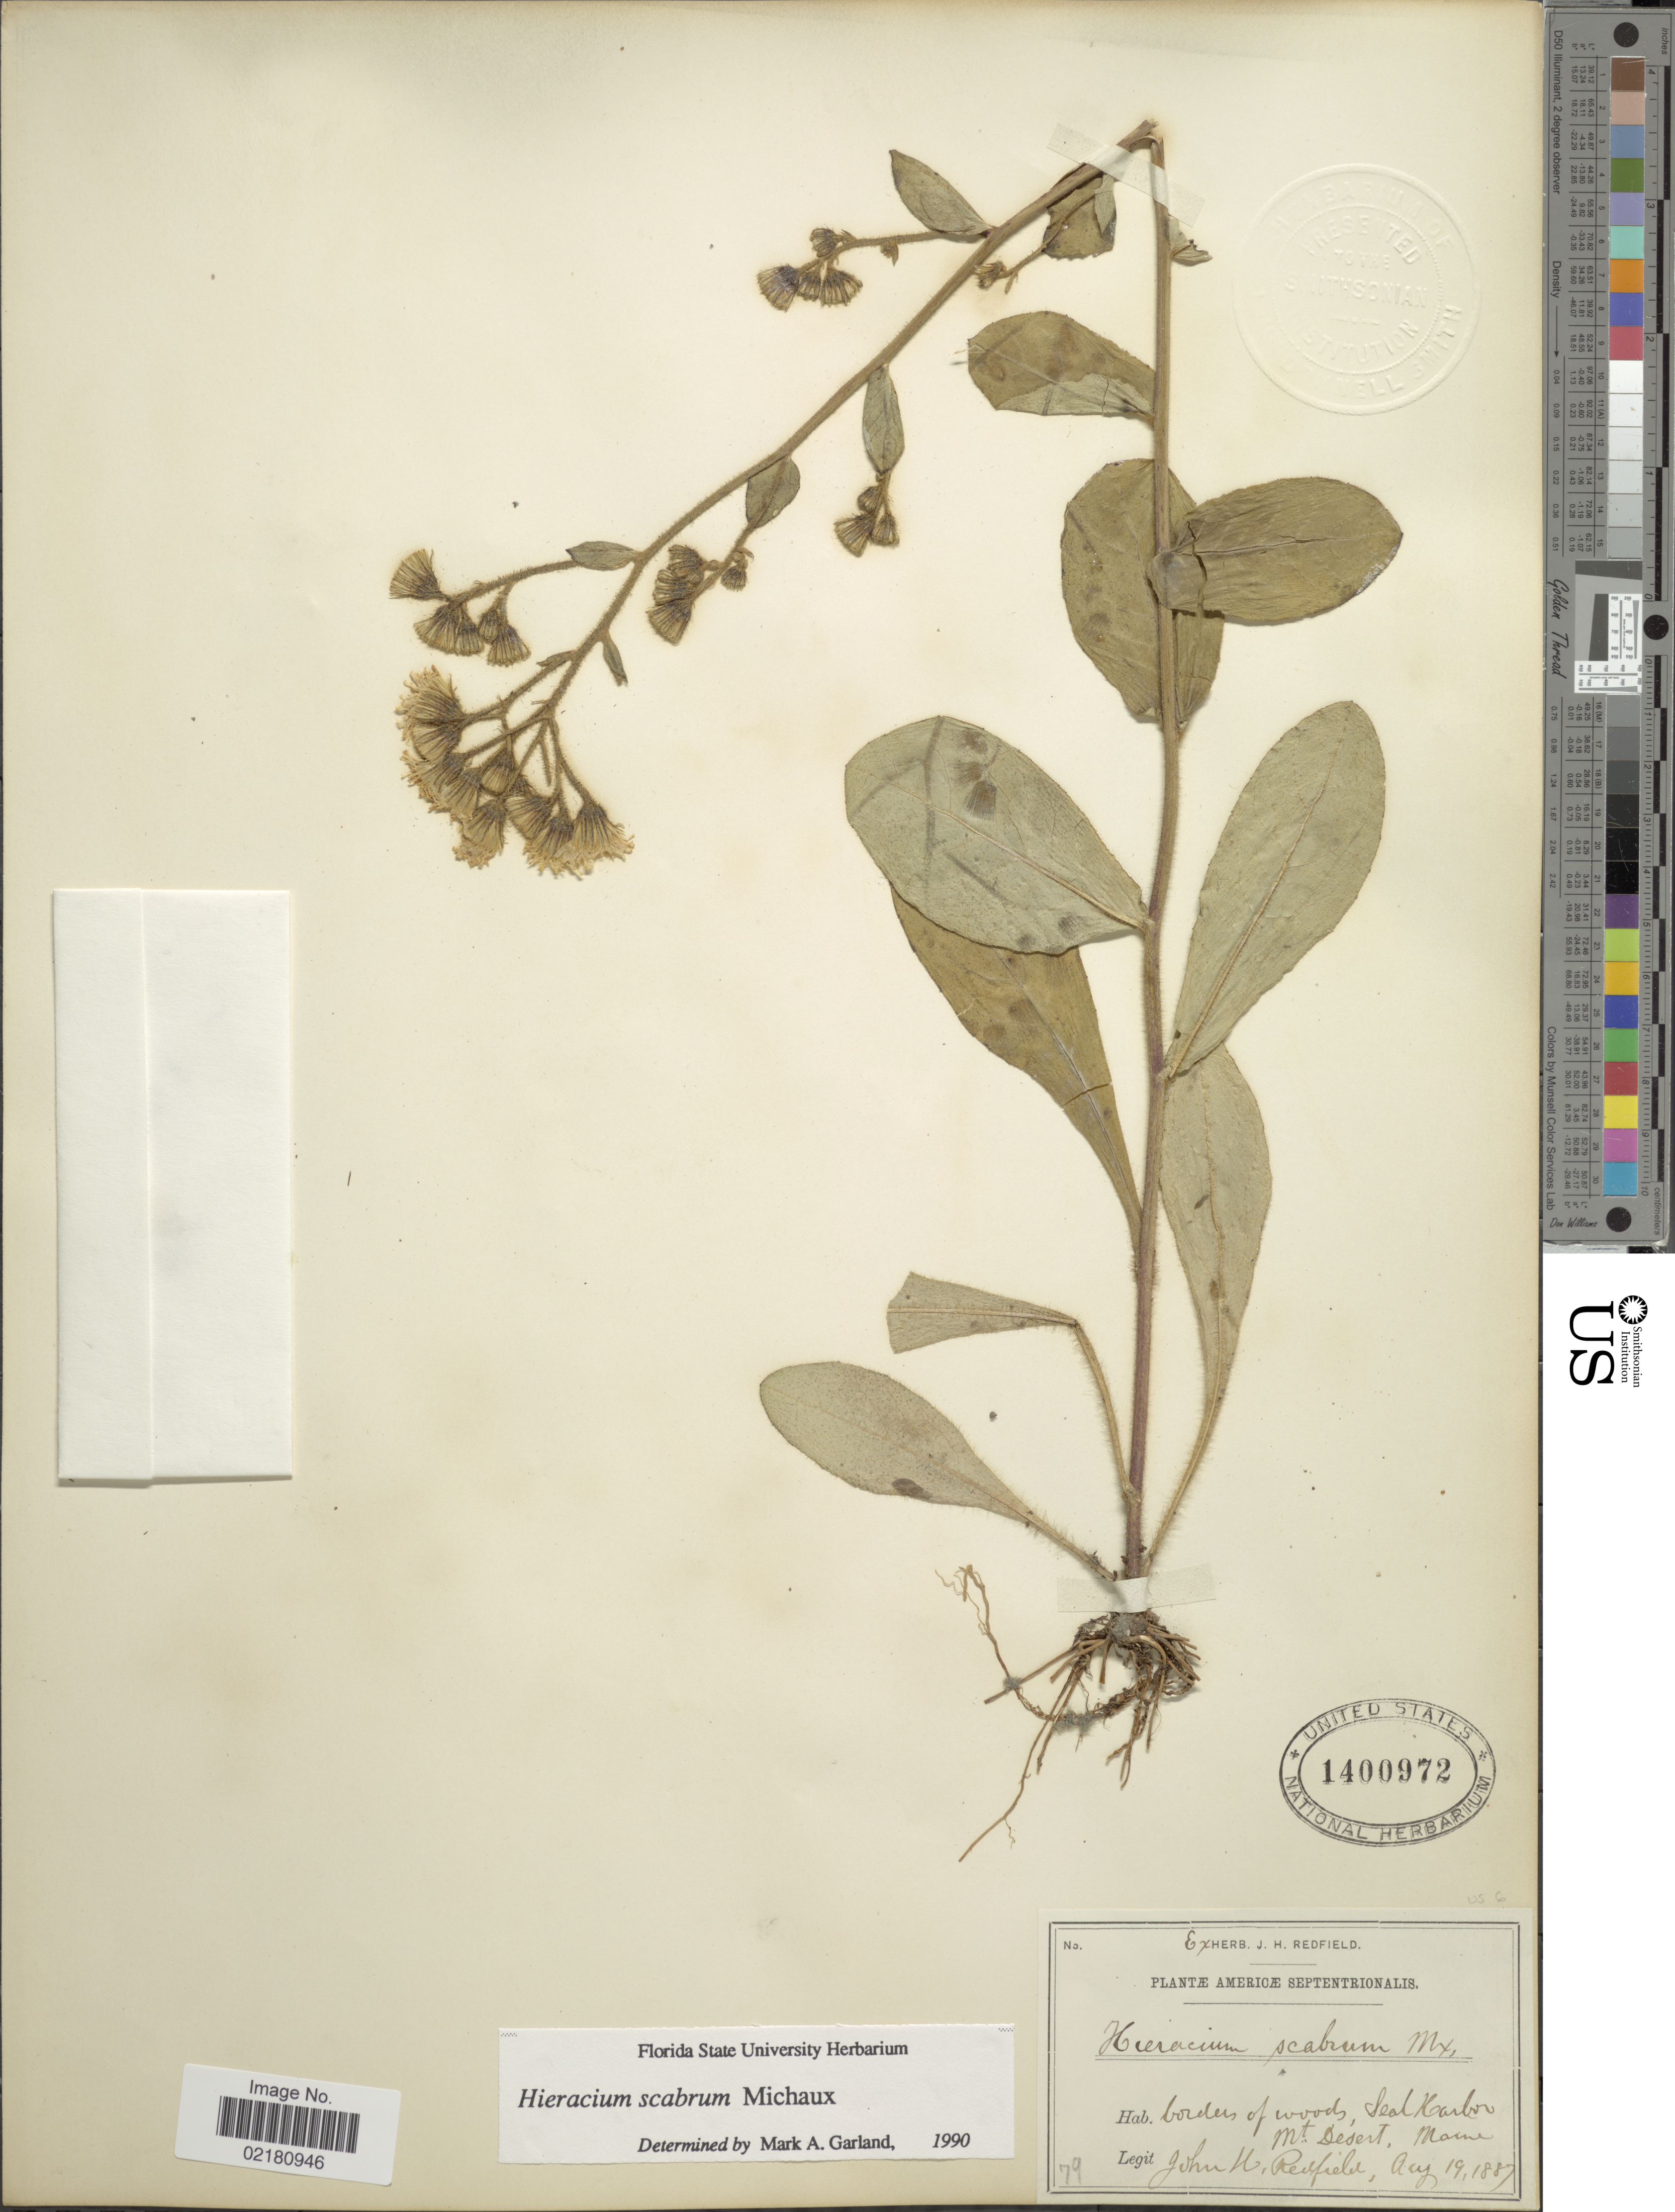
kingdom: Plantae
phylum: Tracheophyta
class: Magnoliopsida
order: Asterales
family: Asteraceae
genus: Pilosella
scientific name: Pilosella verruculata subsp. verruculata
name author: (Link) Soják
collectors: J. Redfield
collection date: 1889-08-19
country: United States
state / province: Maine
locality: Americae Septentrionalis. Border of woods, Seal Harbour Mt. Desert,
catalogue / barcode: US 1400972